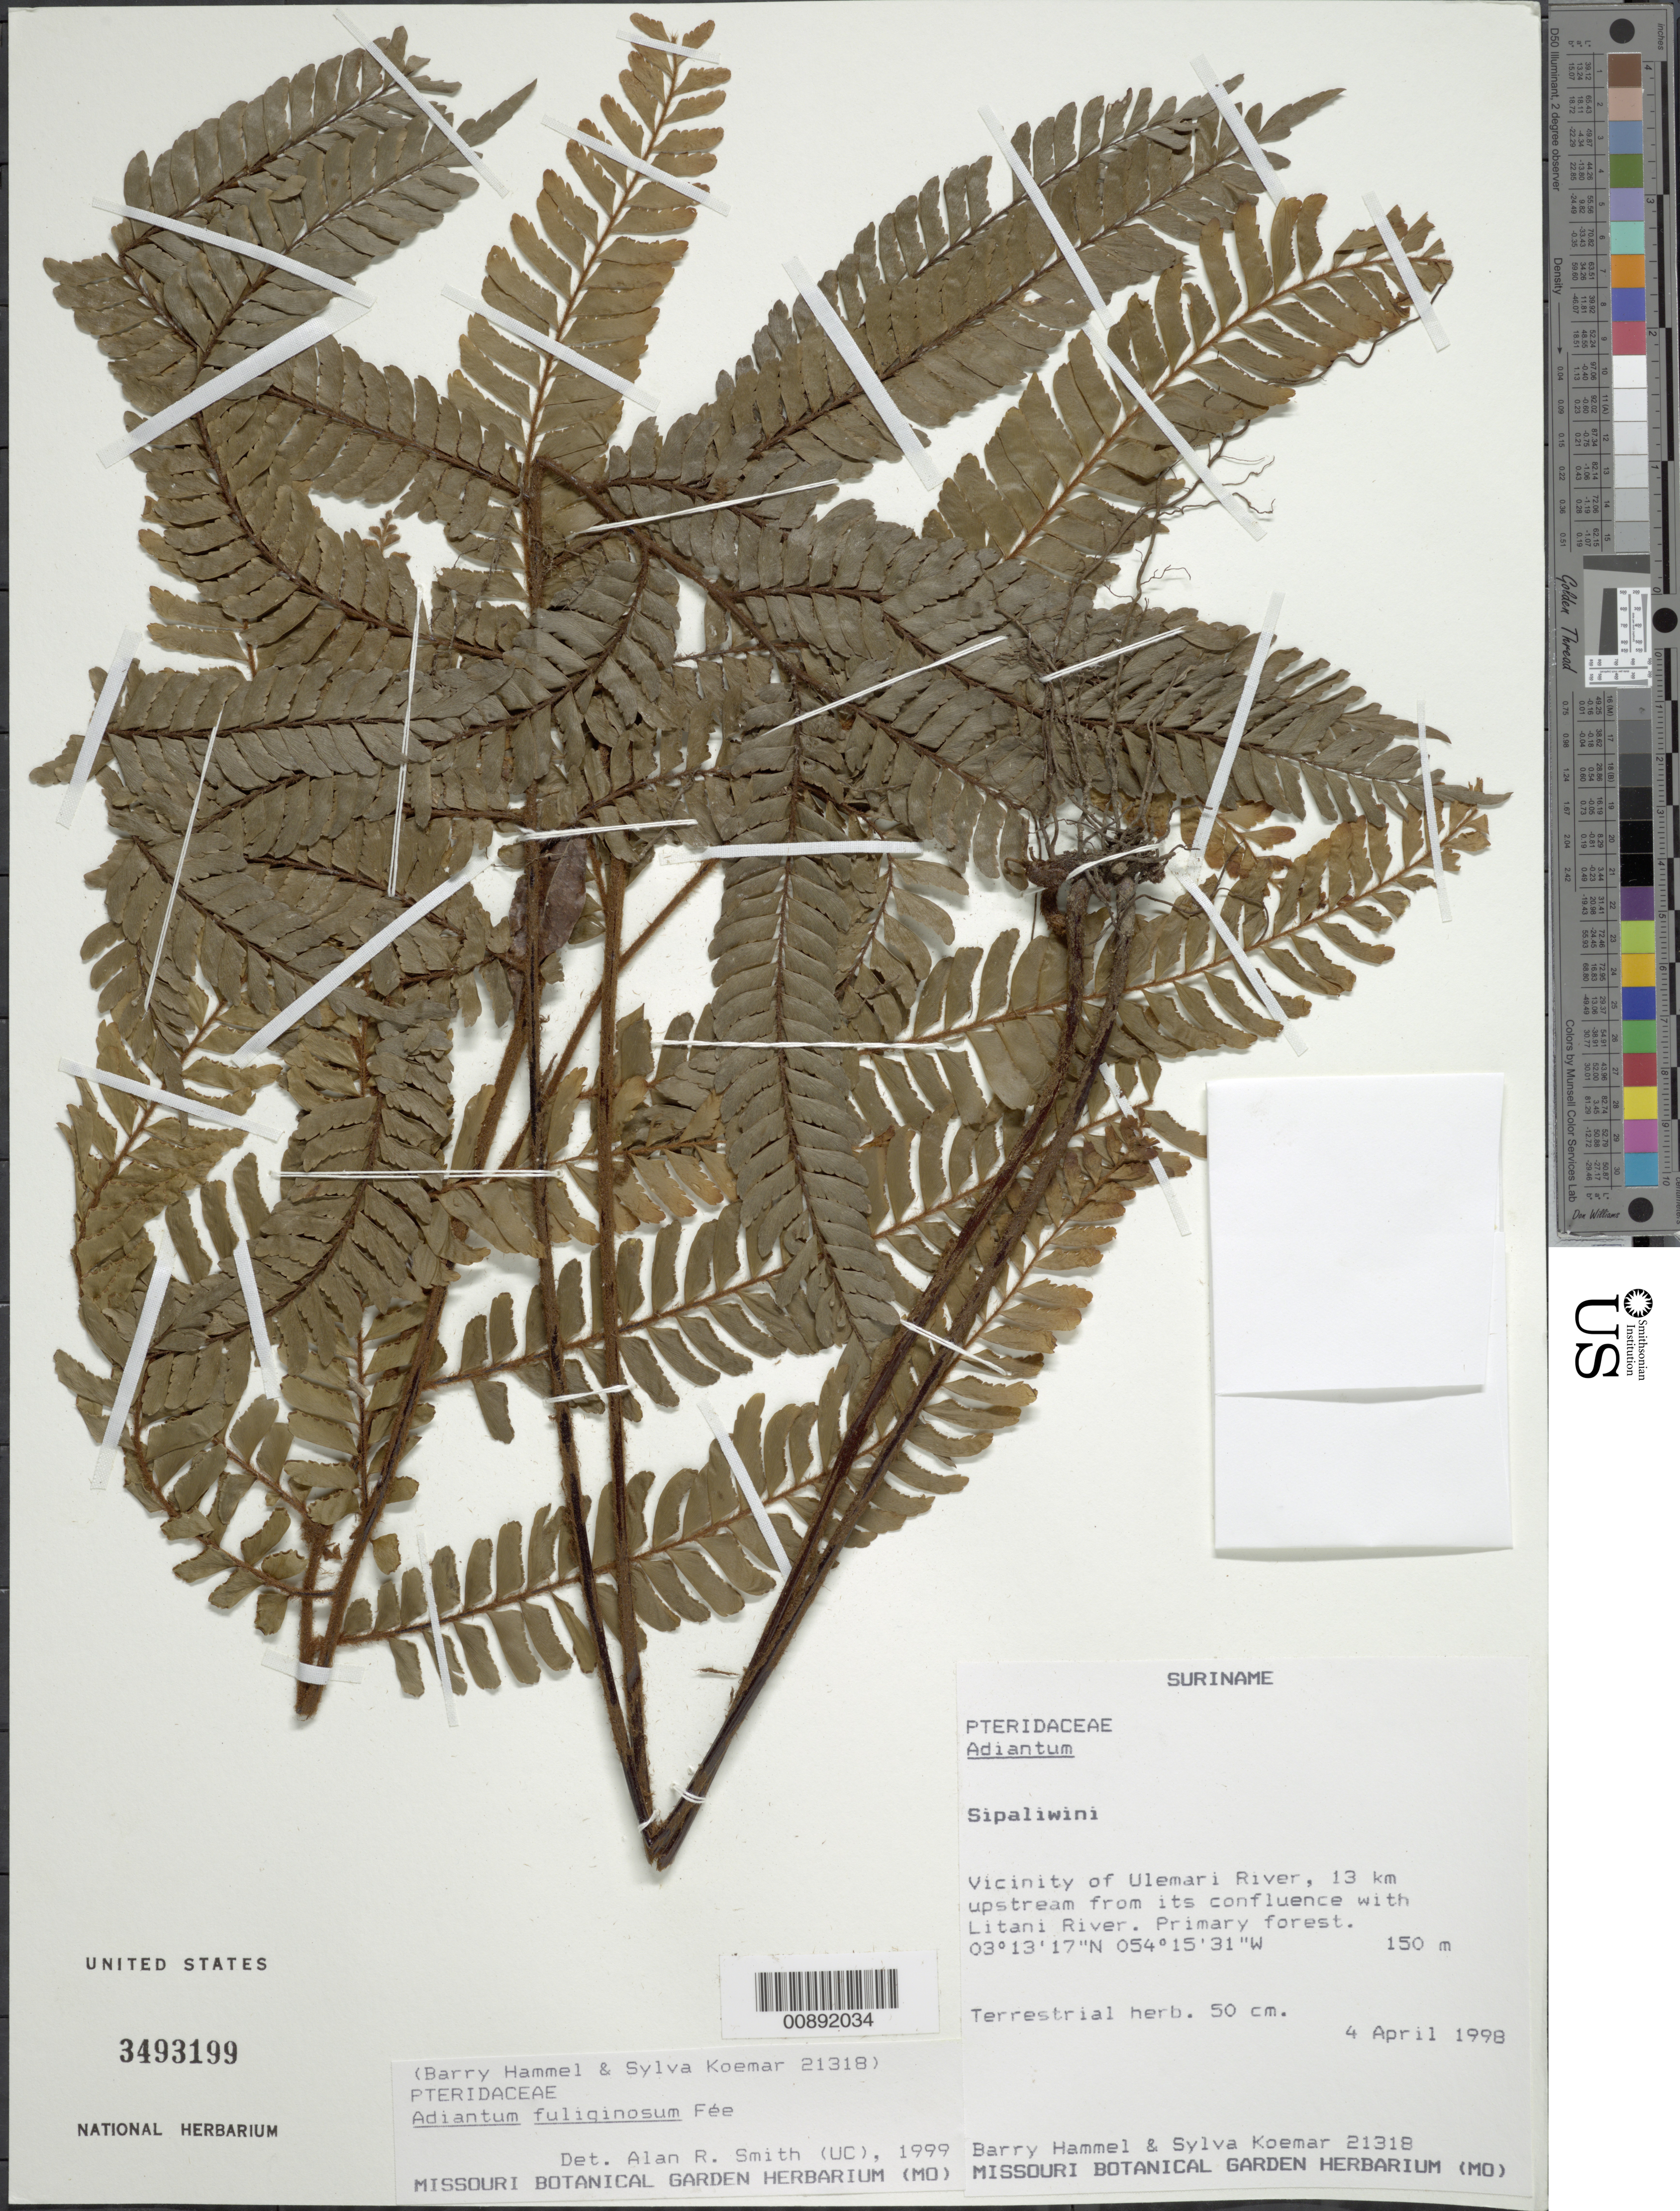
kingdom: Plantae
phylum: Tracheophyta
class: Polypodiopsida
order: Polypodiales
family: Pteridaceae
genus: Adiantum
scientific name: Adiantum fuliginosum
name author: Fée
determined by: Smith, Alan R., (UC)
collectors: B. Hammel & S. Koemar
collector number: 21318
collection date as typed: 4-Apr-98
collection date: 1998-04-04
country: Suriname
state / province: Sipaliwini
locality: Ulemari R., 13 km upstream from confl. with Litani R.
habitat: Primary forest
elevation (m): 150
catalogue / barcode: US 3493199